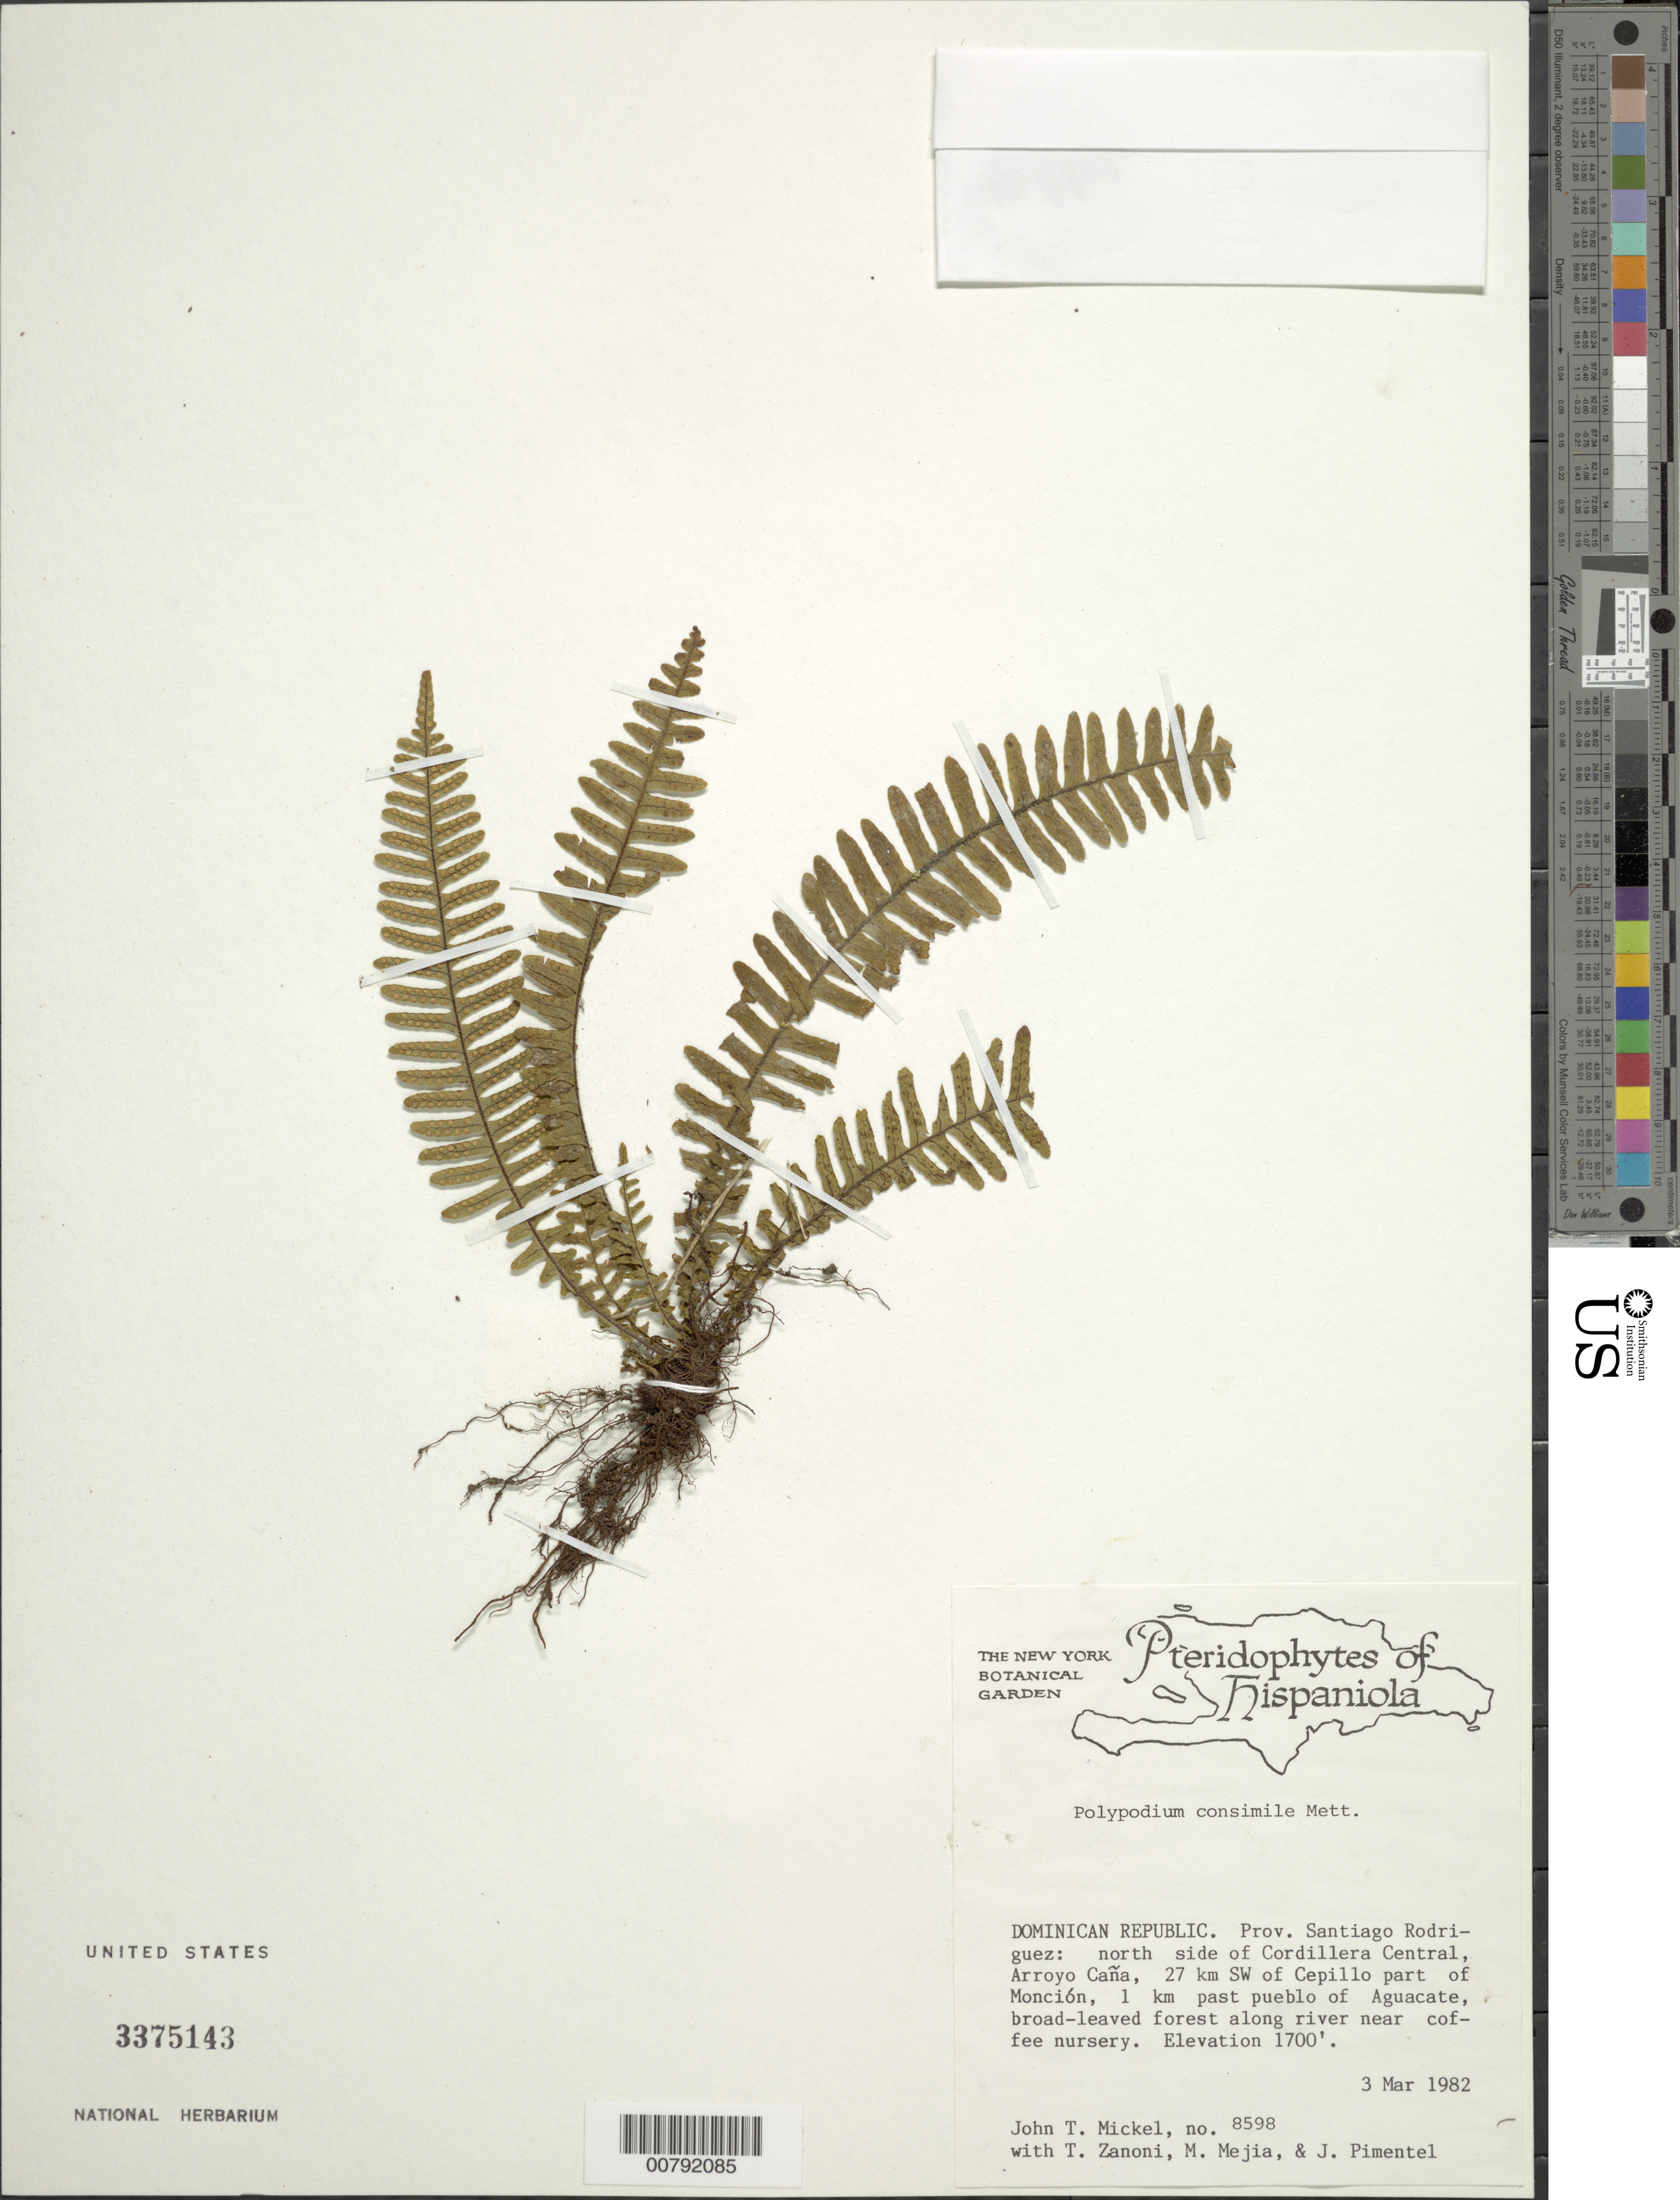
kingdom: Plantae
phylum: Tracheophyta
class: Polypodiopsida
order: Polypodiales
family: Polypodiaceae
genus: Pecluma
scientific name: Pecluma consimilis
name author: (Mett.) M.G. Price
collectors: J. T. Mickel, T. A. Zanoni, M. Mejia & J. Pimentel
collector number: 8598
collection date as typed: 03 Mar 1982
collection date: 1982-03-03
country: Dominican Republic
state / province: Santiago Rodríguez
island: Hispaniola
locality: Cordillera Central, Arroyo Caña, 27 km SW of Cepillo part of Monción, 1 km past pueblo of Aguacate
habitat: Broad-leaved forest along river near coffee nursery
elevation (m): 518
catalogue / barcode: US 3375143